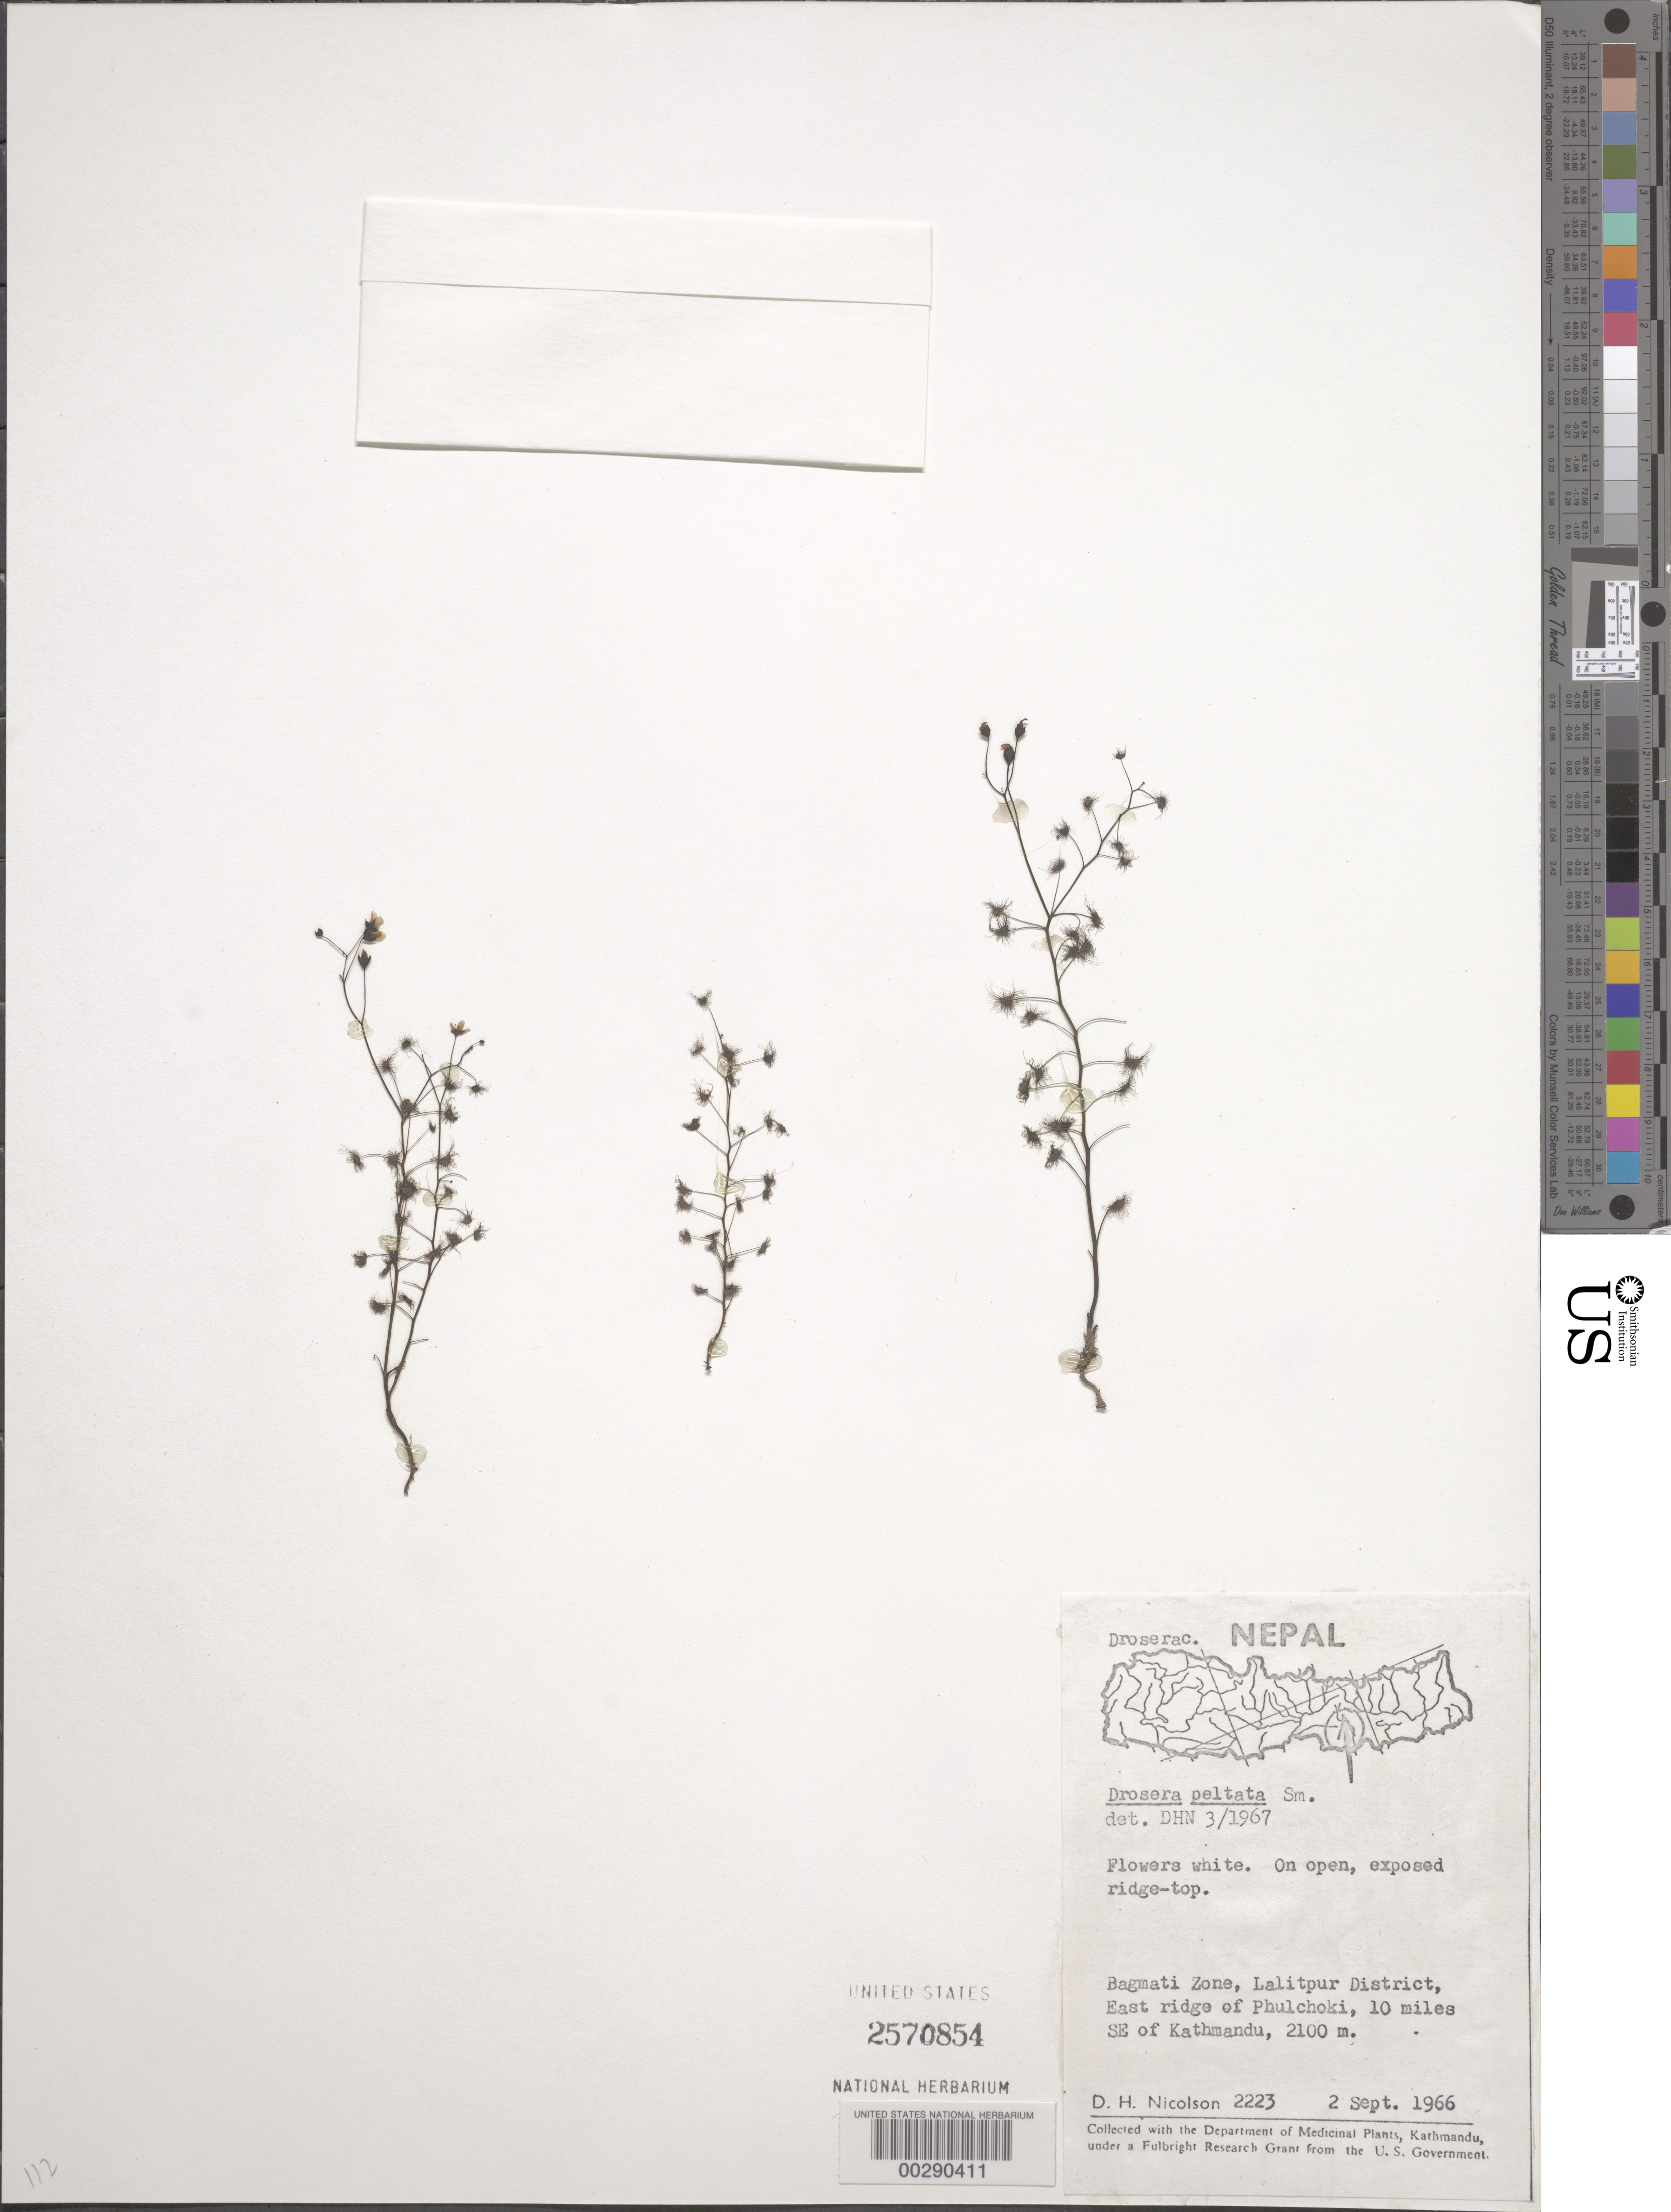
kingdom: Plantae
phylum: Tracheophyta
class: Magnoliopsida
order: Caryophyllales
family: Droseraceae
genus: Drosera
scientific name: Drosera peltata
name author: Sm. ex Willd.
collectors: D. H. Nicolson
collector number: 2223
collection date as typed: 02 Sep 1966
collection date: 1966-09-02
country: Nepal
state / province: Bagmati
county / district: Lalitpur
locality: E ridge of phulchoki, se of kathmandu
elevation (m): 2100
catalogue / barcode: US 2570854